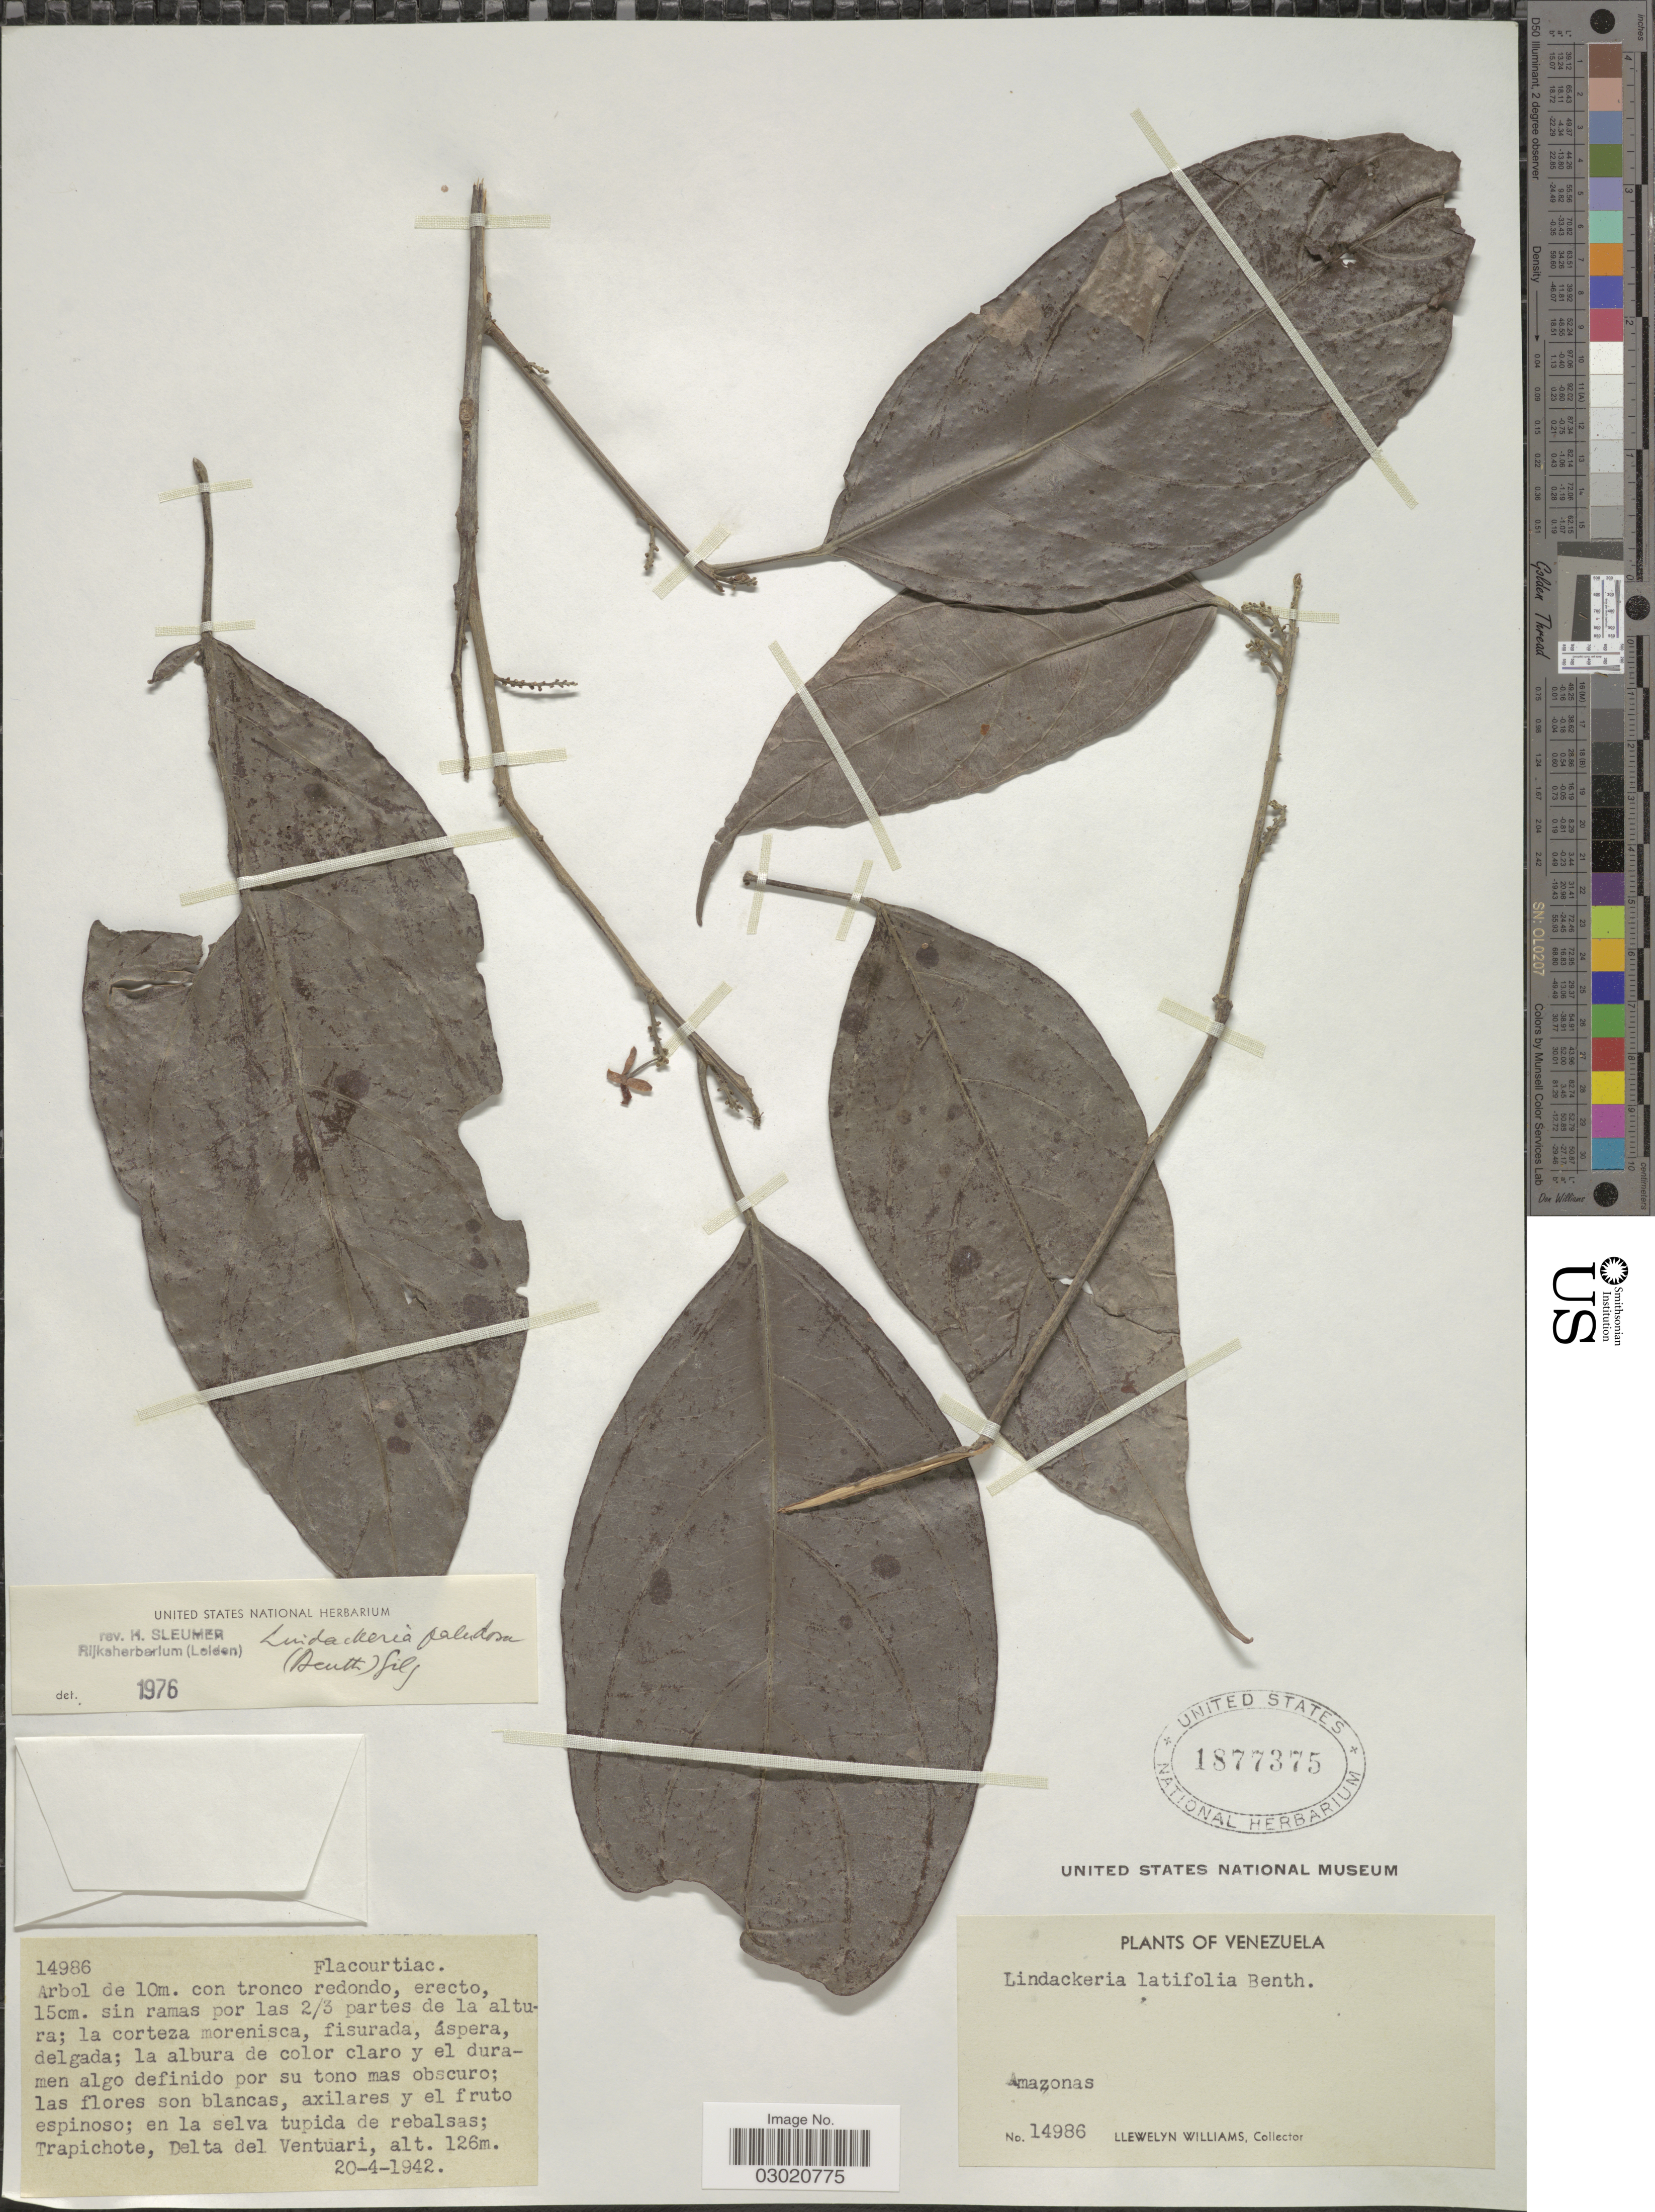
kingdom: Plantae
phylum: Tracheophyta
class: Magnoliopsida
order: Malpighiales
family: Achariaceae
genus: Lindackeria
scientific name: Lindackeria paludosa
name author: (Benth.) Gilg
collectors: Ll. Williams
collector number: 14986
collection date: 1942-04-20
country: Venezuela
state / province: Amazonas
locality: Trapichote, Delta del Ventuari.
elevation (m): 126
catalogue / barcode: US 1877375